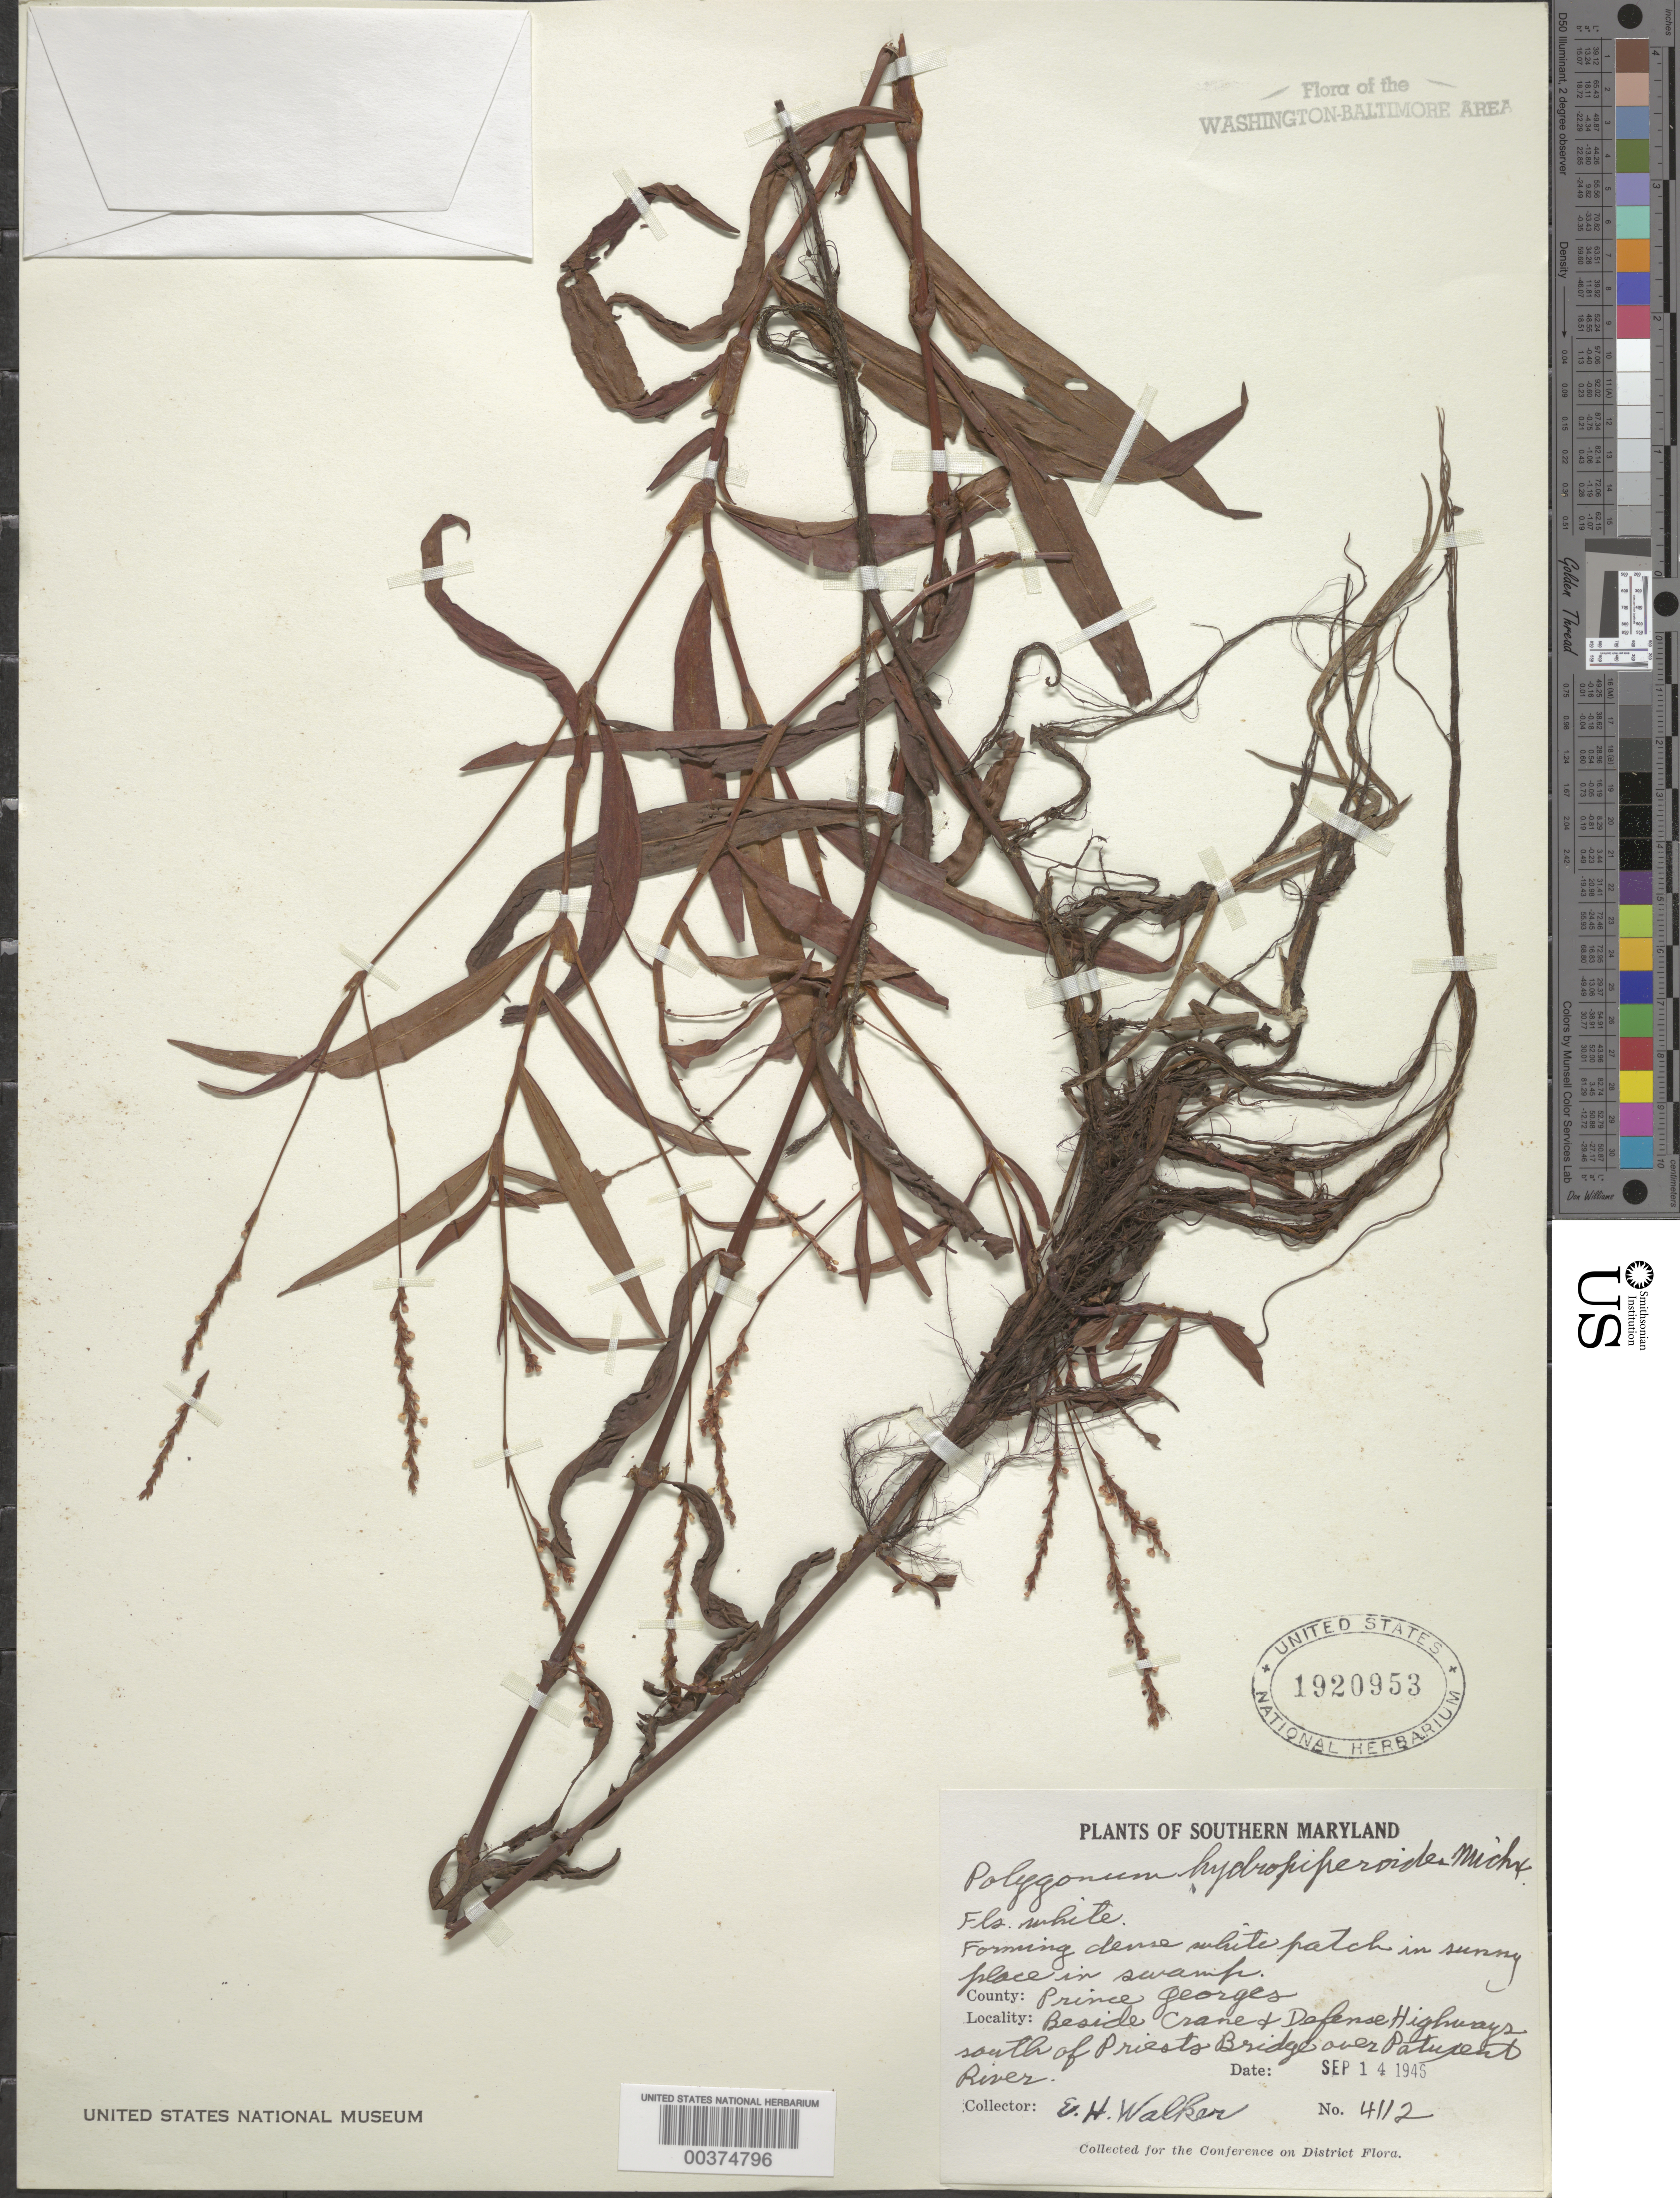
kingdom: Plantae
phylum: Tracheophyta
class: Magnoliopsida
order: Caryophyllales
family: Polygonaceae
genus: Persicaria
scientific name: Persicaria hydropiperoides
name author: (Michx.) Small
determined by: Atha, D. E.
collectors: E. H. Walker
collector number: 4112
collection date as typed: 14 Sep 1945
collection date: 1945-09-14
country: United States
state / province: Maryland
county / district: Prince George's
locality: Defense Highway, S of Priests Bridge over Patuxent River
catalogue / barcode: US 1920953